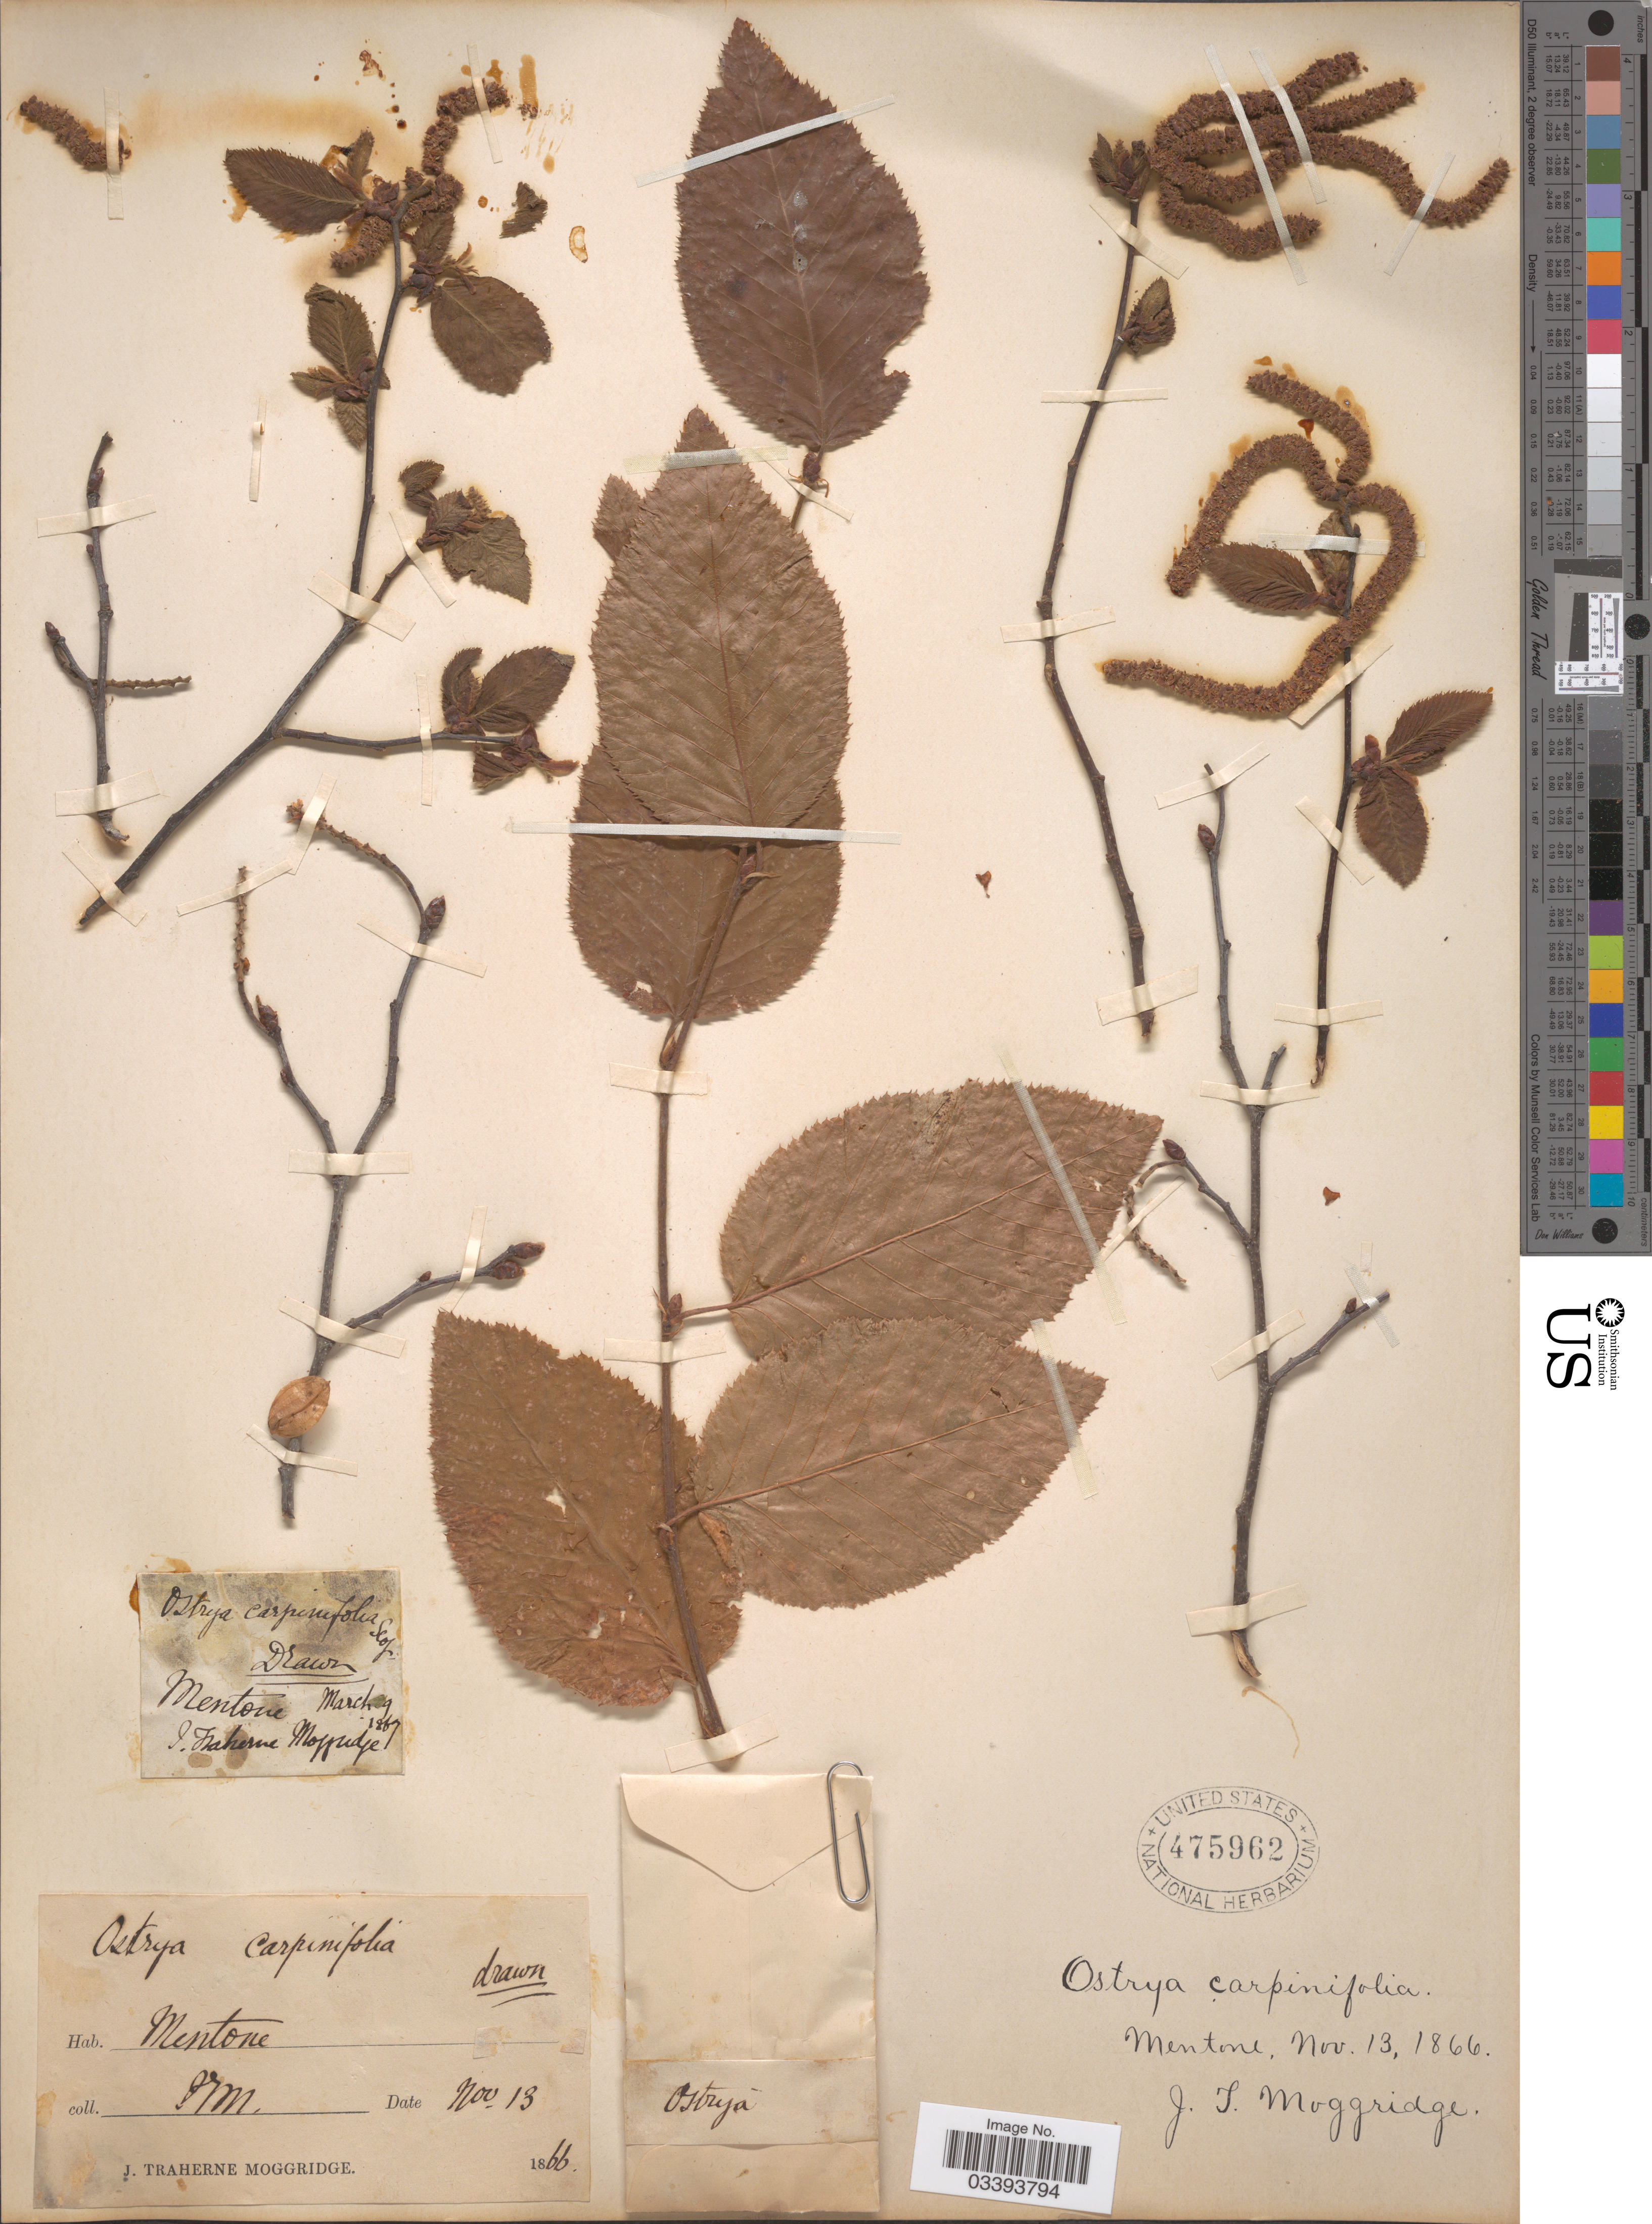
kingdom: Plantae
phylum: Tracheophyta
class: Magnoliopsida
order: Fagales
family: Betulaceae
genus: Ostrya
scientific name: Ostrya carpinifolia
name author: Scop.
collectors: J. T. Moggridge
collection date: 1866-11-13/1867-03-09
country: France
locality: Mentone.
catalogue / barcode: US 475962